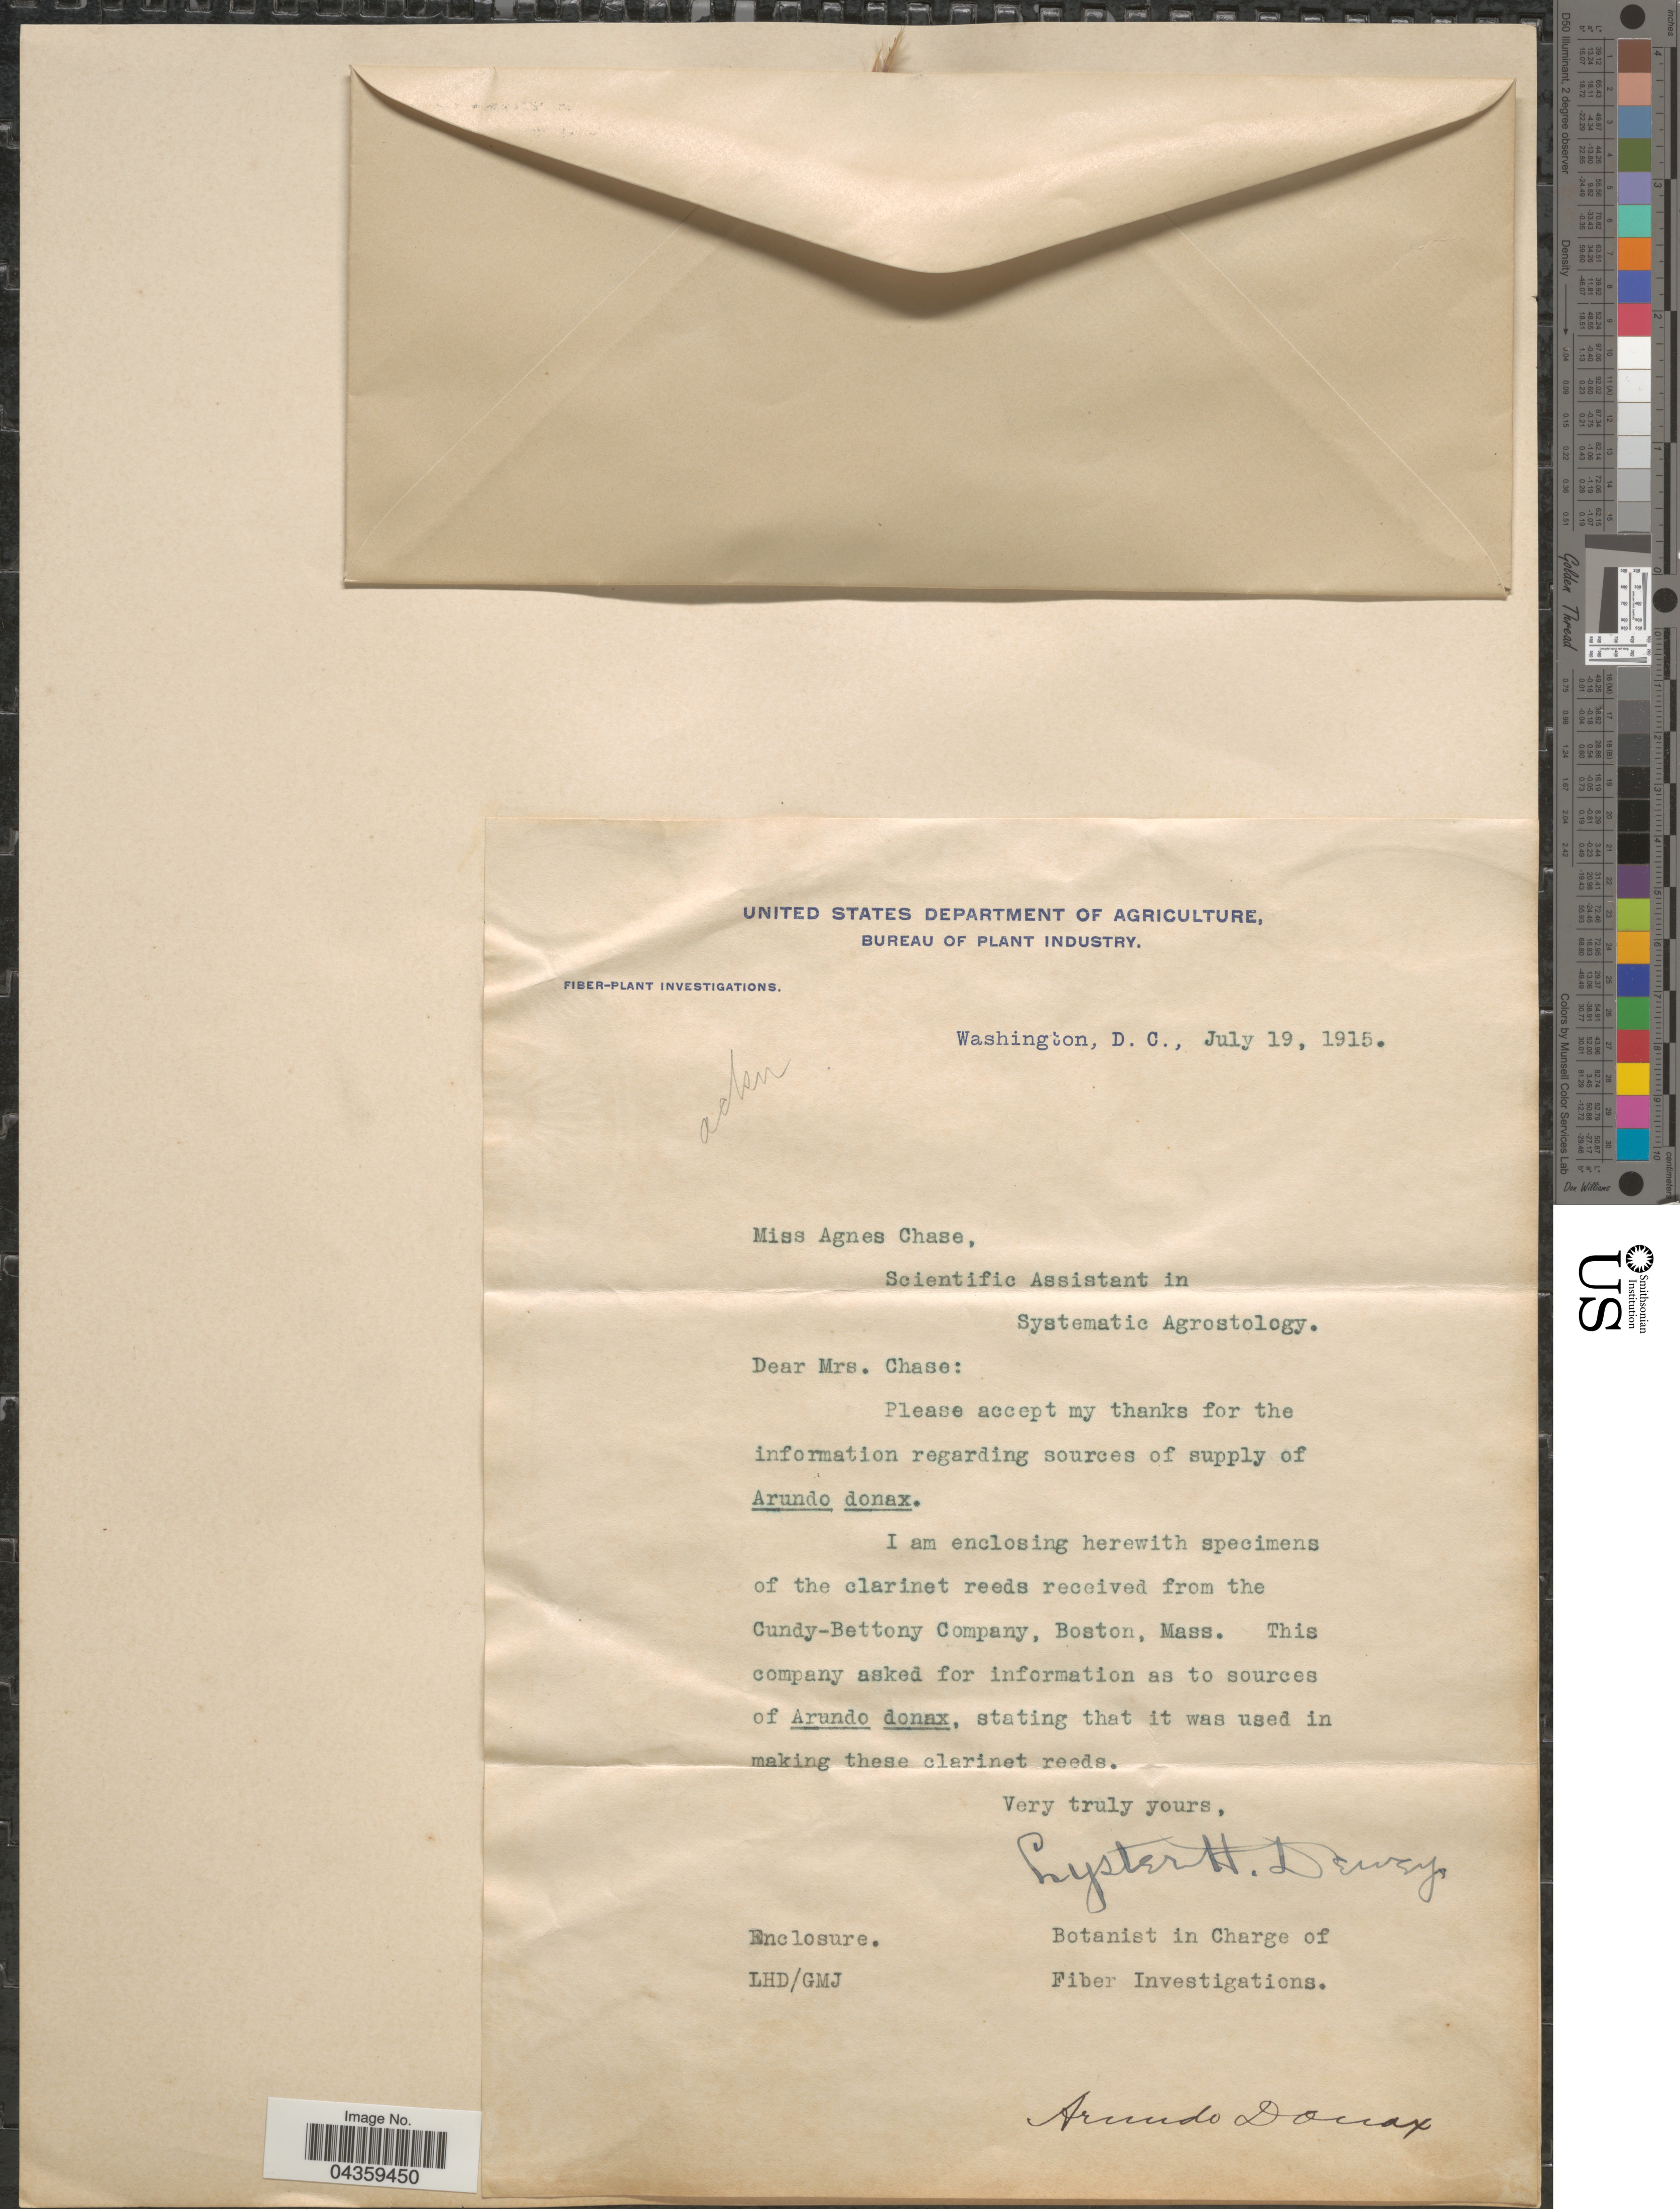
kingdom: Plantae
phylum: Tracheophyta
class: Liliopsida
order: Poales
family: Poaceae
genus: Arundo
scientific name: Arundo donax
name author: L.